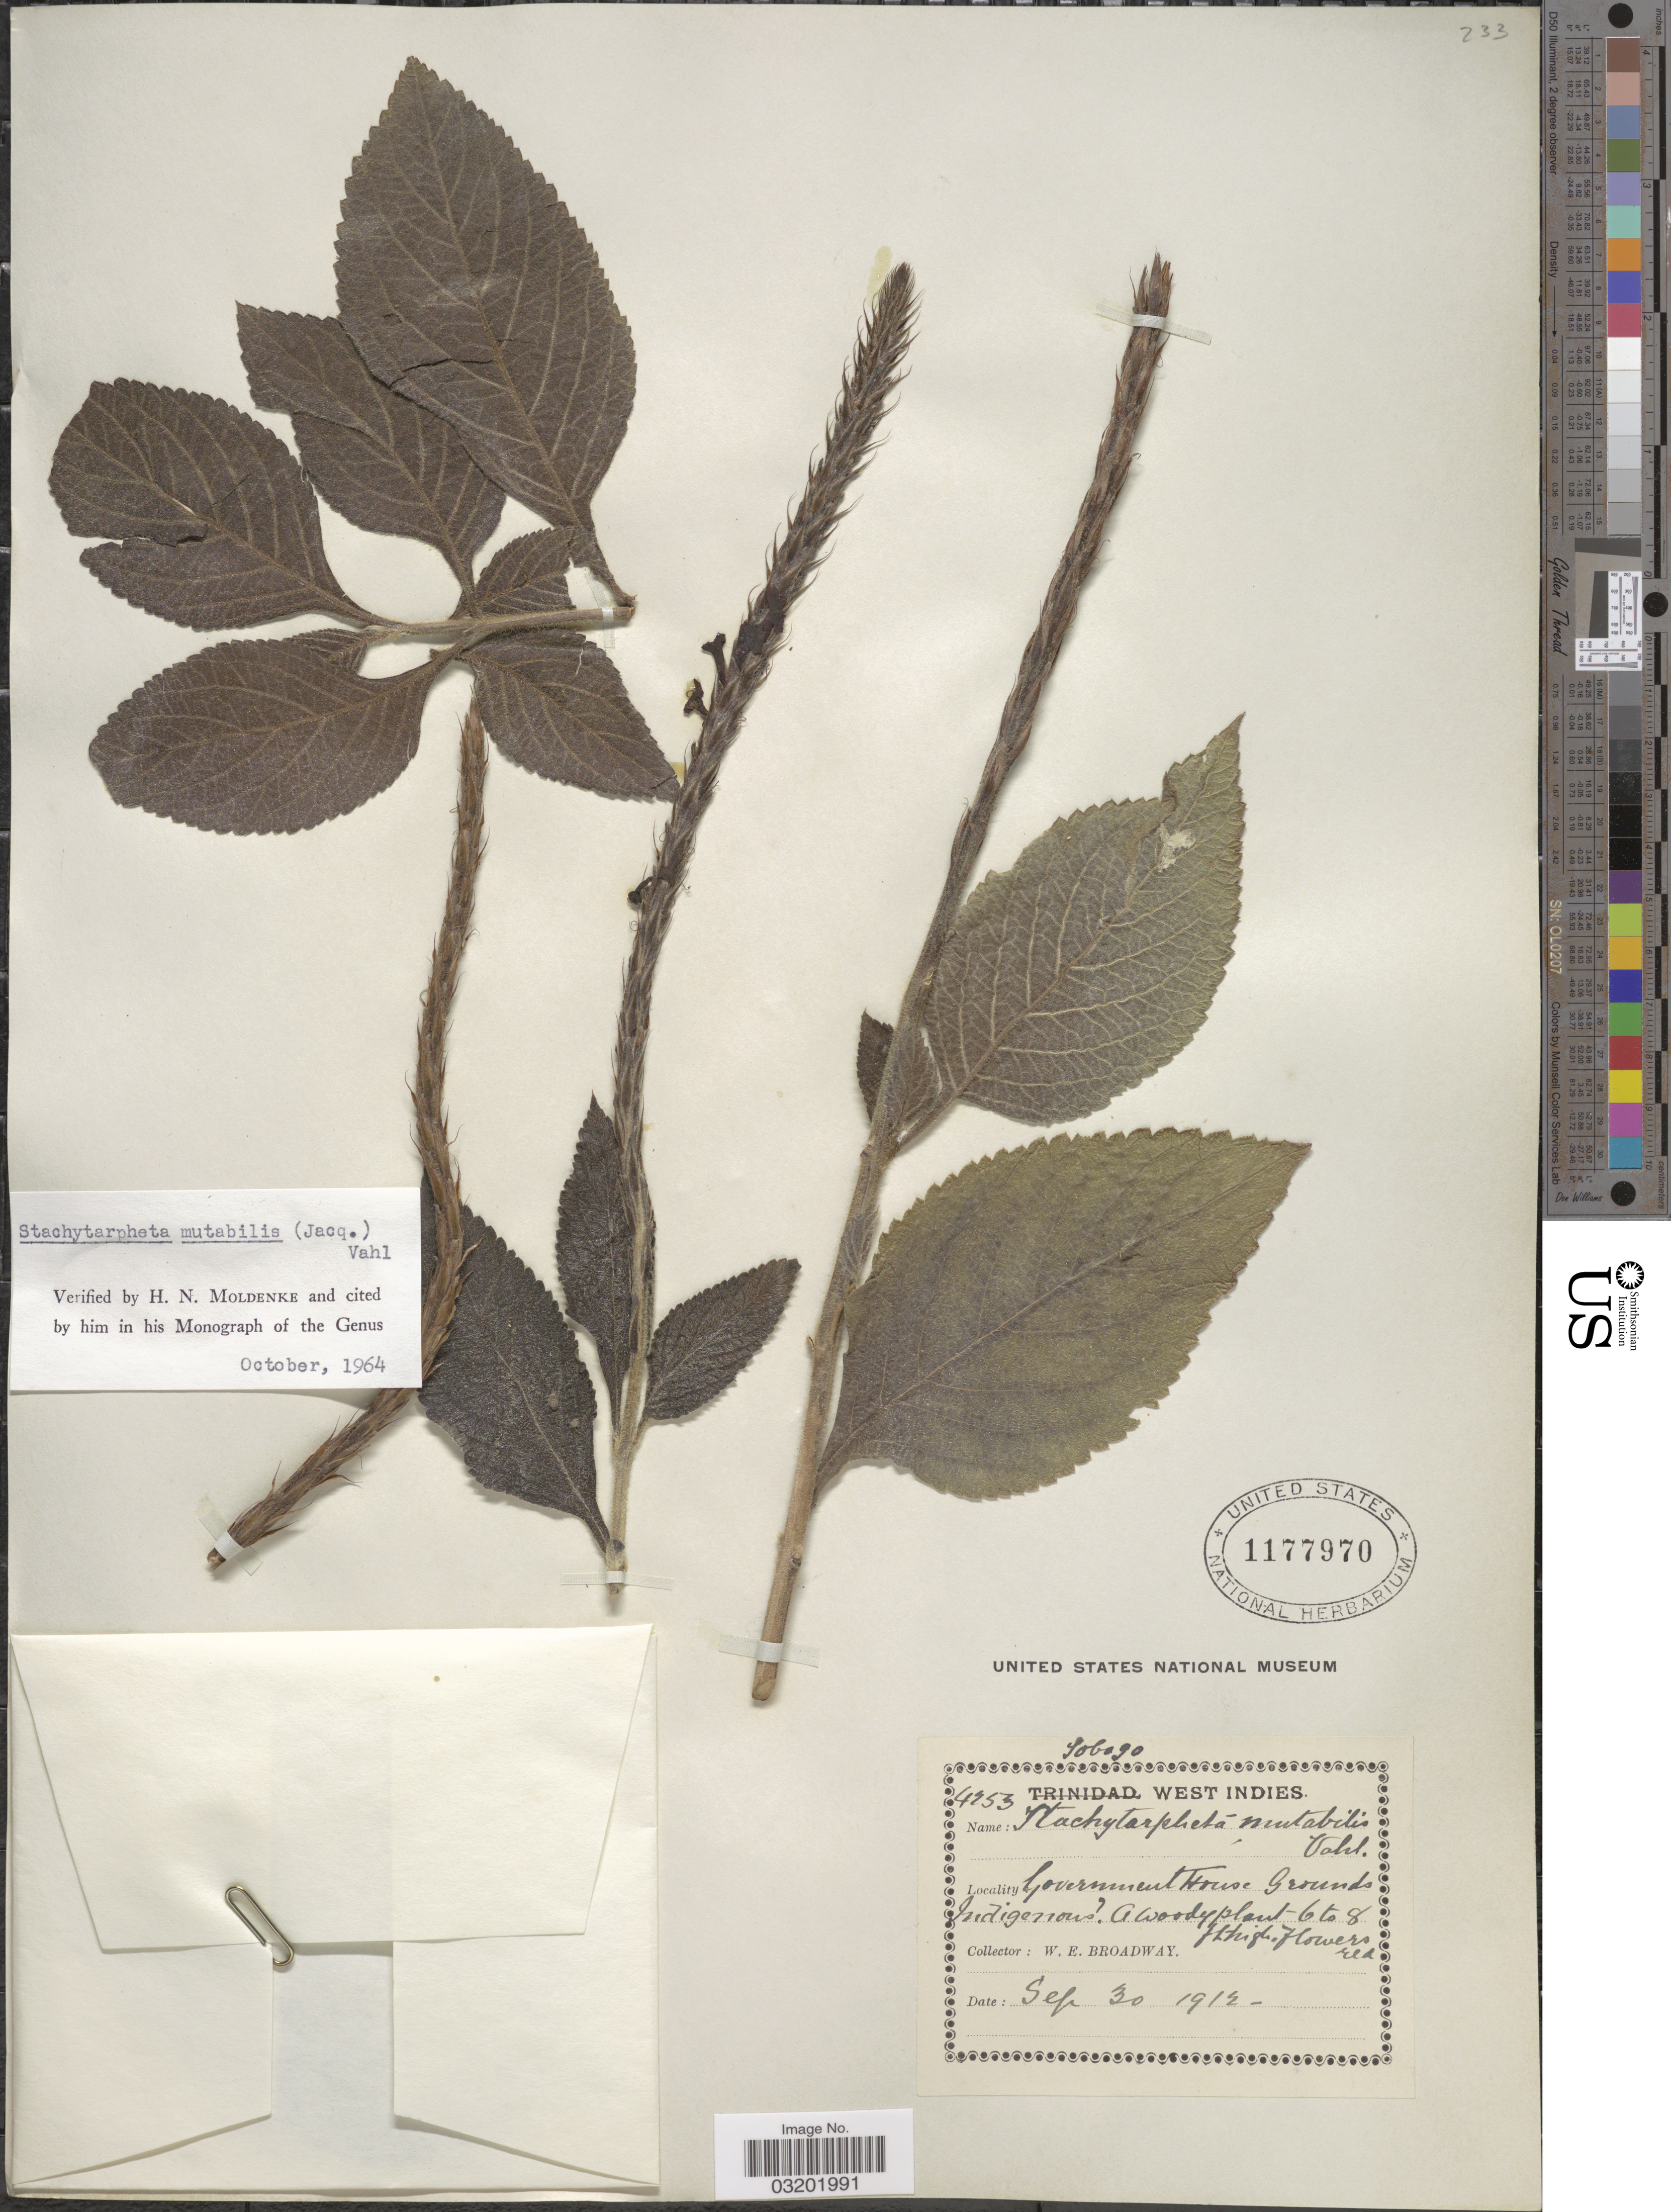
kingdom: Plantae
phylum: Tracheophyta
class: Magnoliopsida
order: Lamiales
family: Verbenaceae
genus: Stachytarpheta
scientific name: Stachytarpheta mutabilis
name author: (Jacq.) Vahl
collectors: W. E. Broadway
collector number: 4253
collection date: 1912-09-30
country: Trinidad and Tobago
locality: Tobago.Government House Grounds.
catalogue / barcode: US 1177970